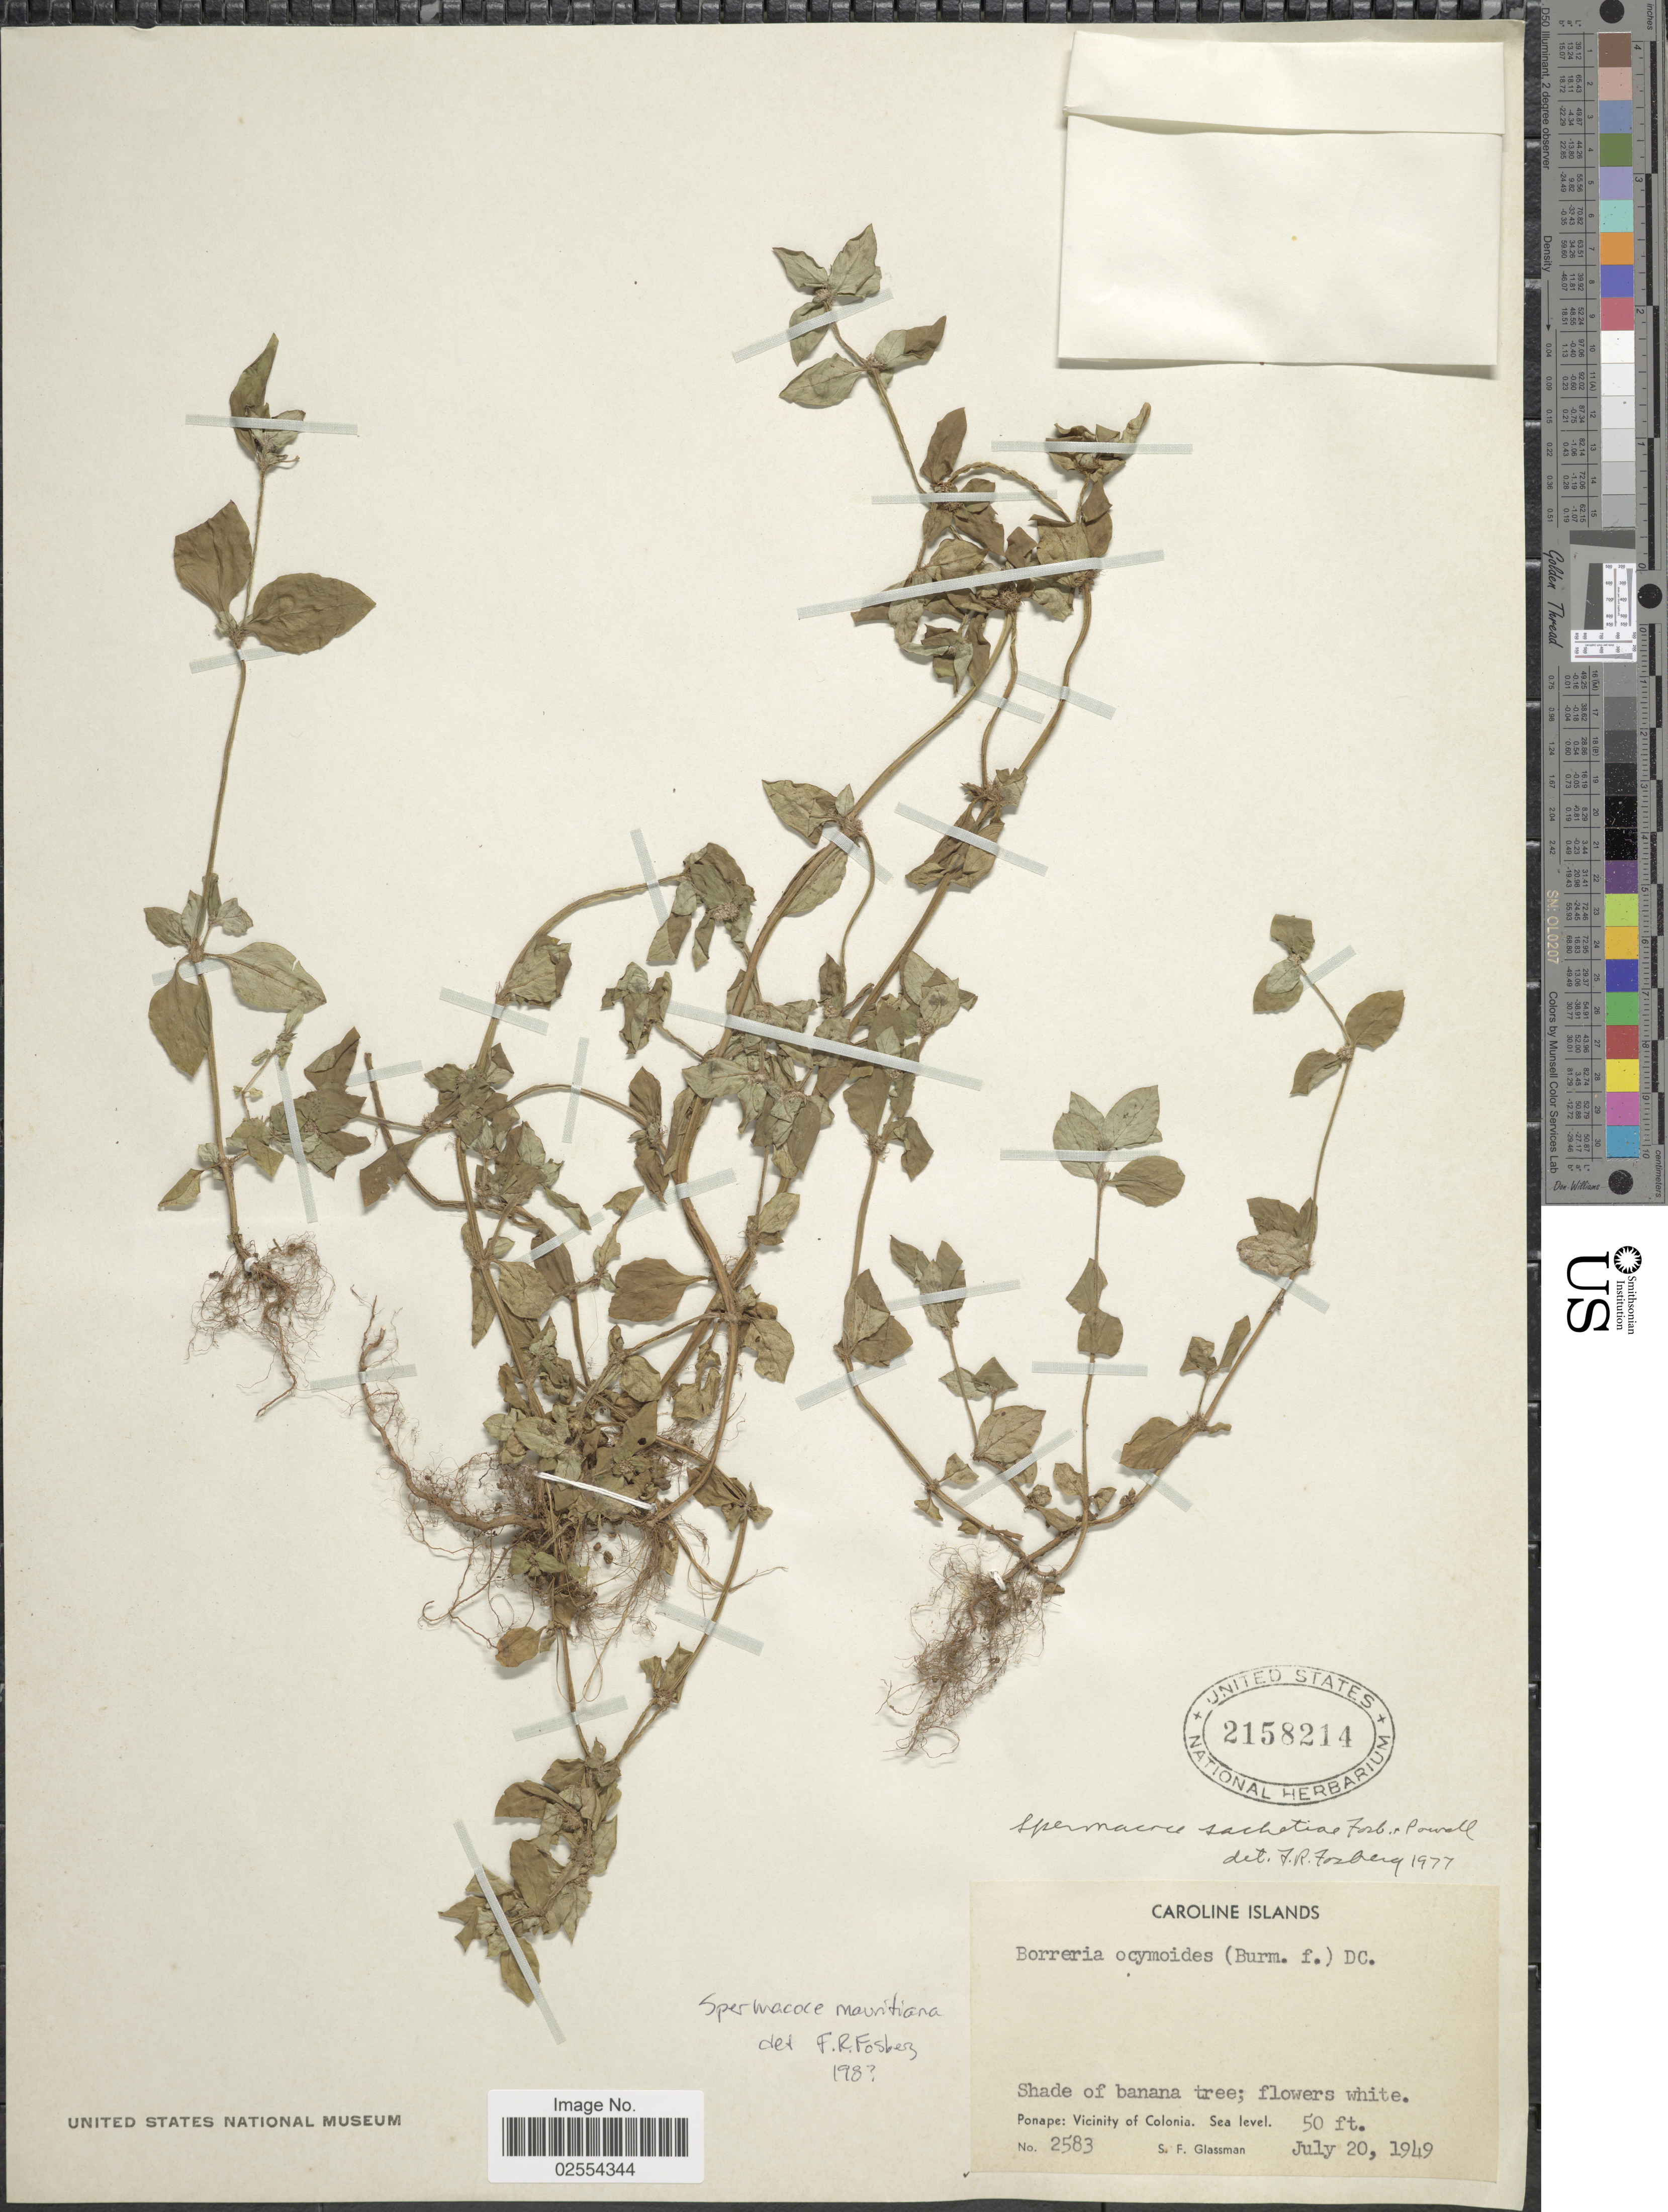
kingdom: Plantae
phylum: Tracheophyta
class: Magnoliopsida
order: Gentianales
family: Rubiaceae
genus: Spermacoce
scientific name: Spermacoce mauritiana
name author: Gideon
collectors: S. F. Glassman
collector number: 2583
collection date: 1949-07-20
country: Micronesia, Federated States of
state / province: Pohnpei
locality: Caroline Islands, Shade of banana tree; Ponape: Vicinity of Colonia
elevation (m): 15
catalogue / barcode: US 2158214